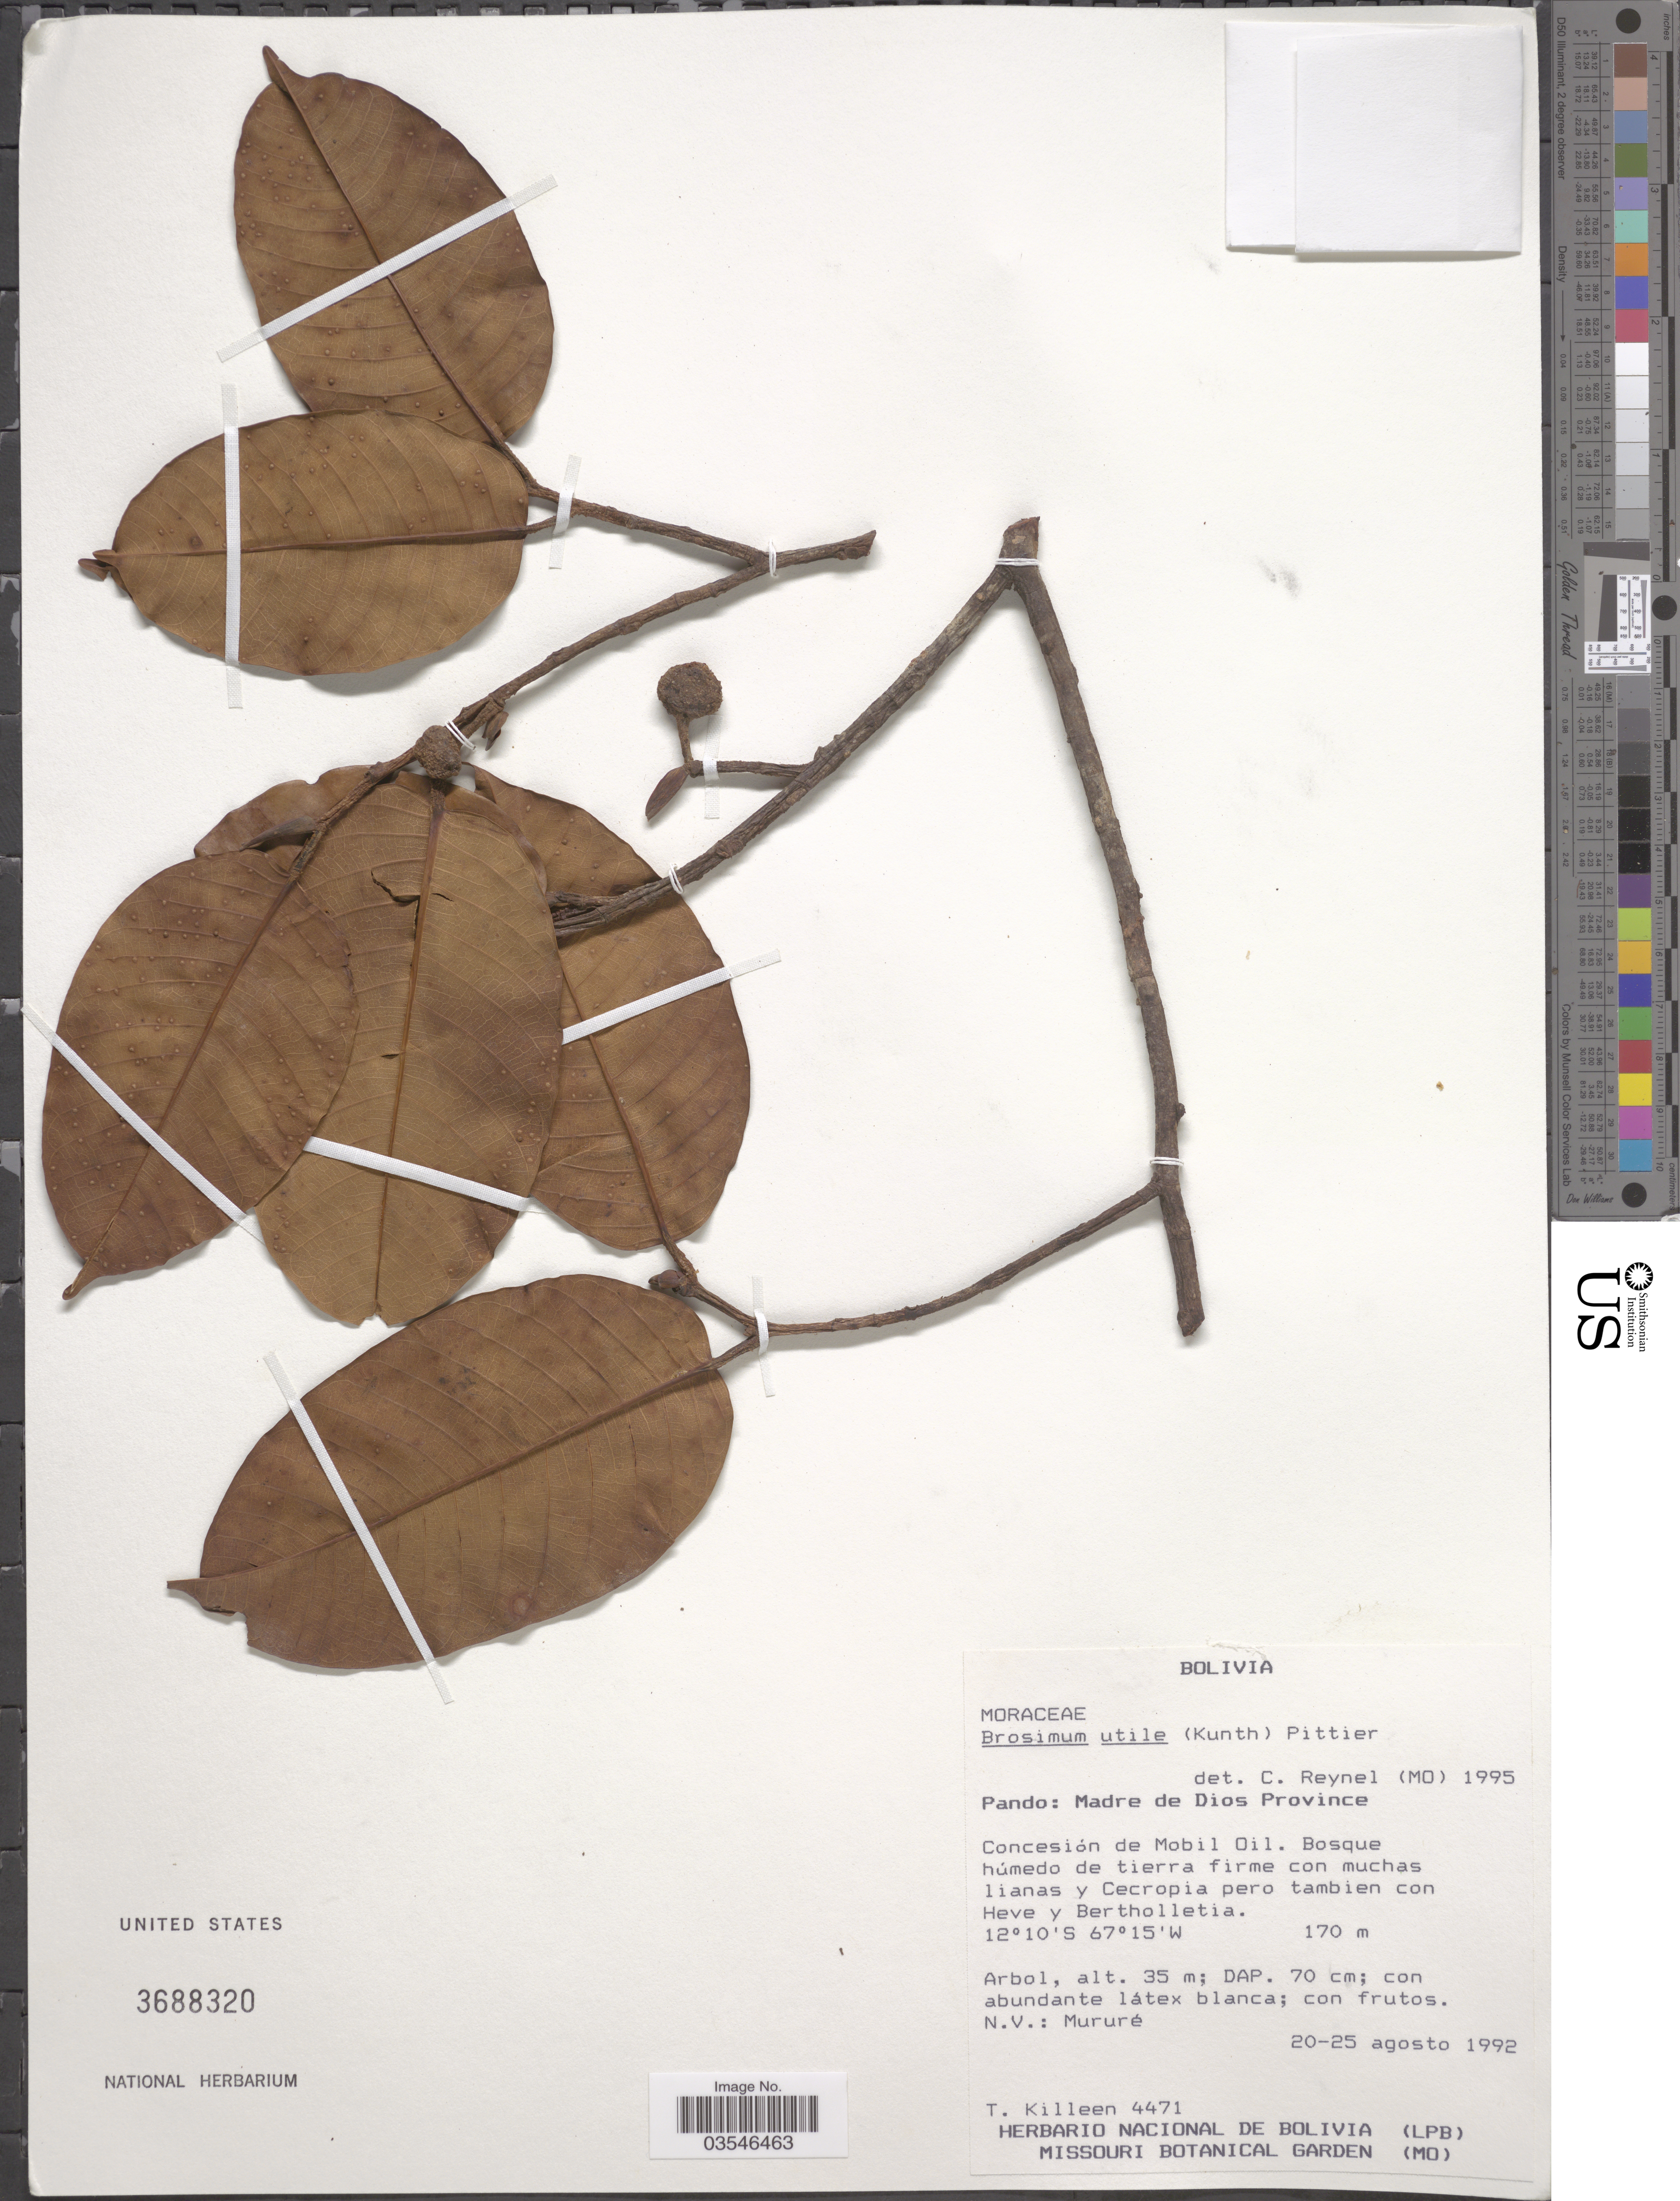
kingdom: Plantae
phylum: Tracheophyta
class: Magnoliopsida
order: Rosales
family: Moraceae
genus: Brosimum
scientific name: Brosimum utile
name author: (Kunth) Oken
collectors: T. J. Killeen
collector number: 4471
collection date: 1992-08-20/1992-08-25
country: Bolivia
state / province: Pando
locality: Madre de Dios Province. Concesión de Mobil Oil.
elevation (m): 170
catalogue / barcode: US 3688320